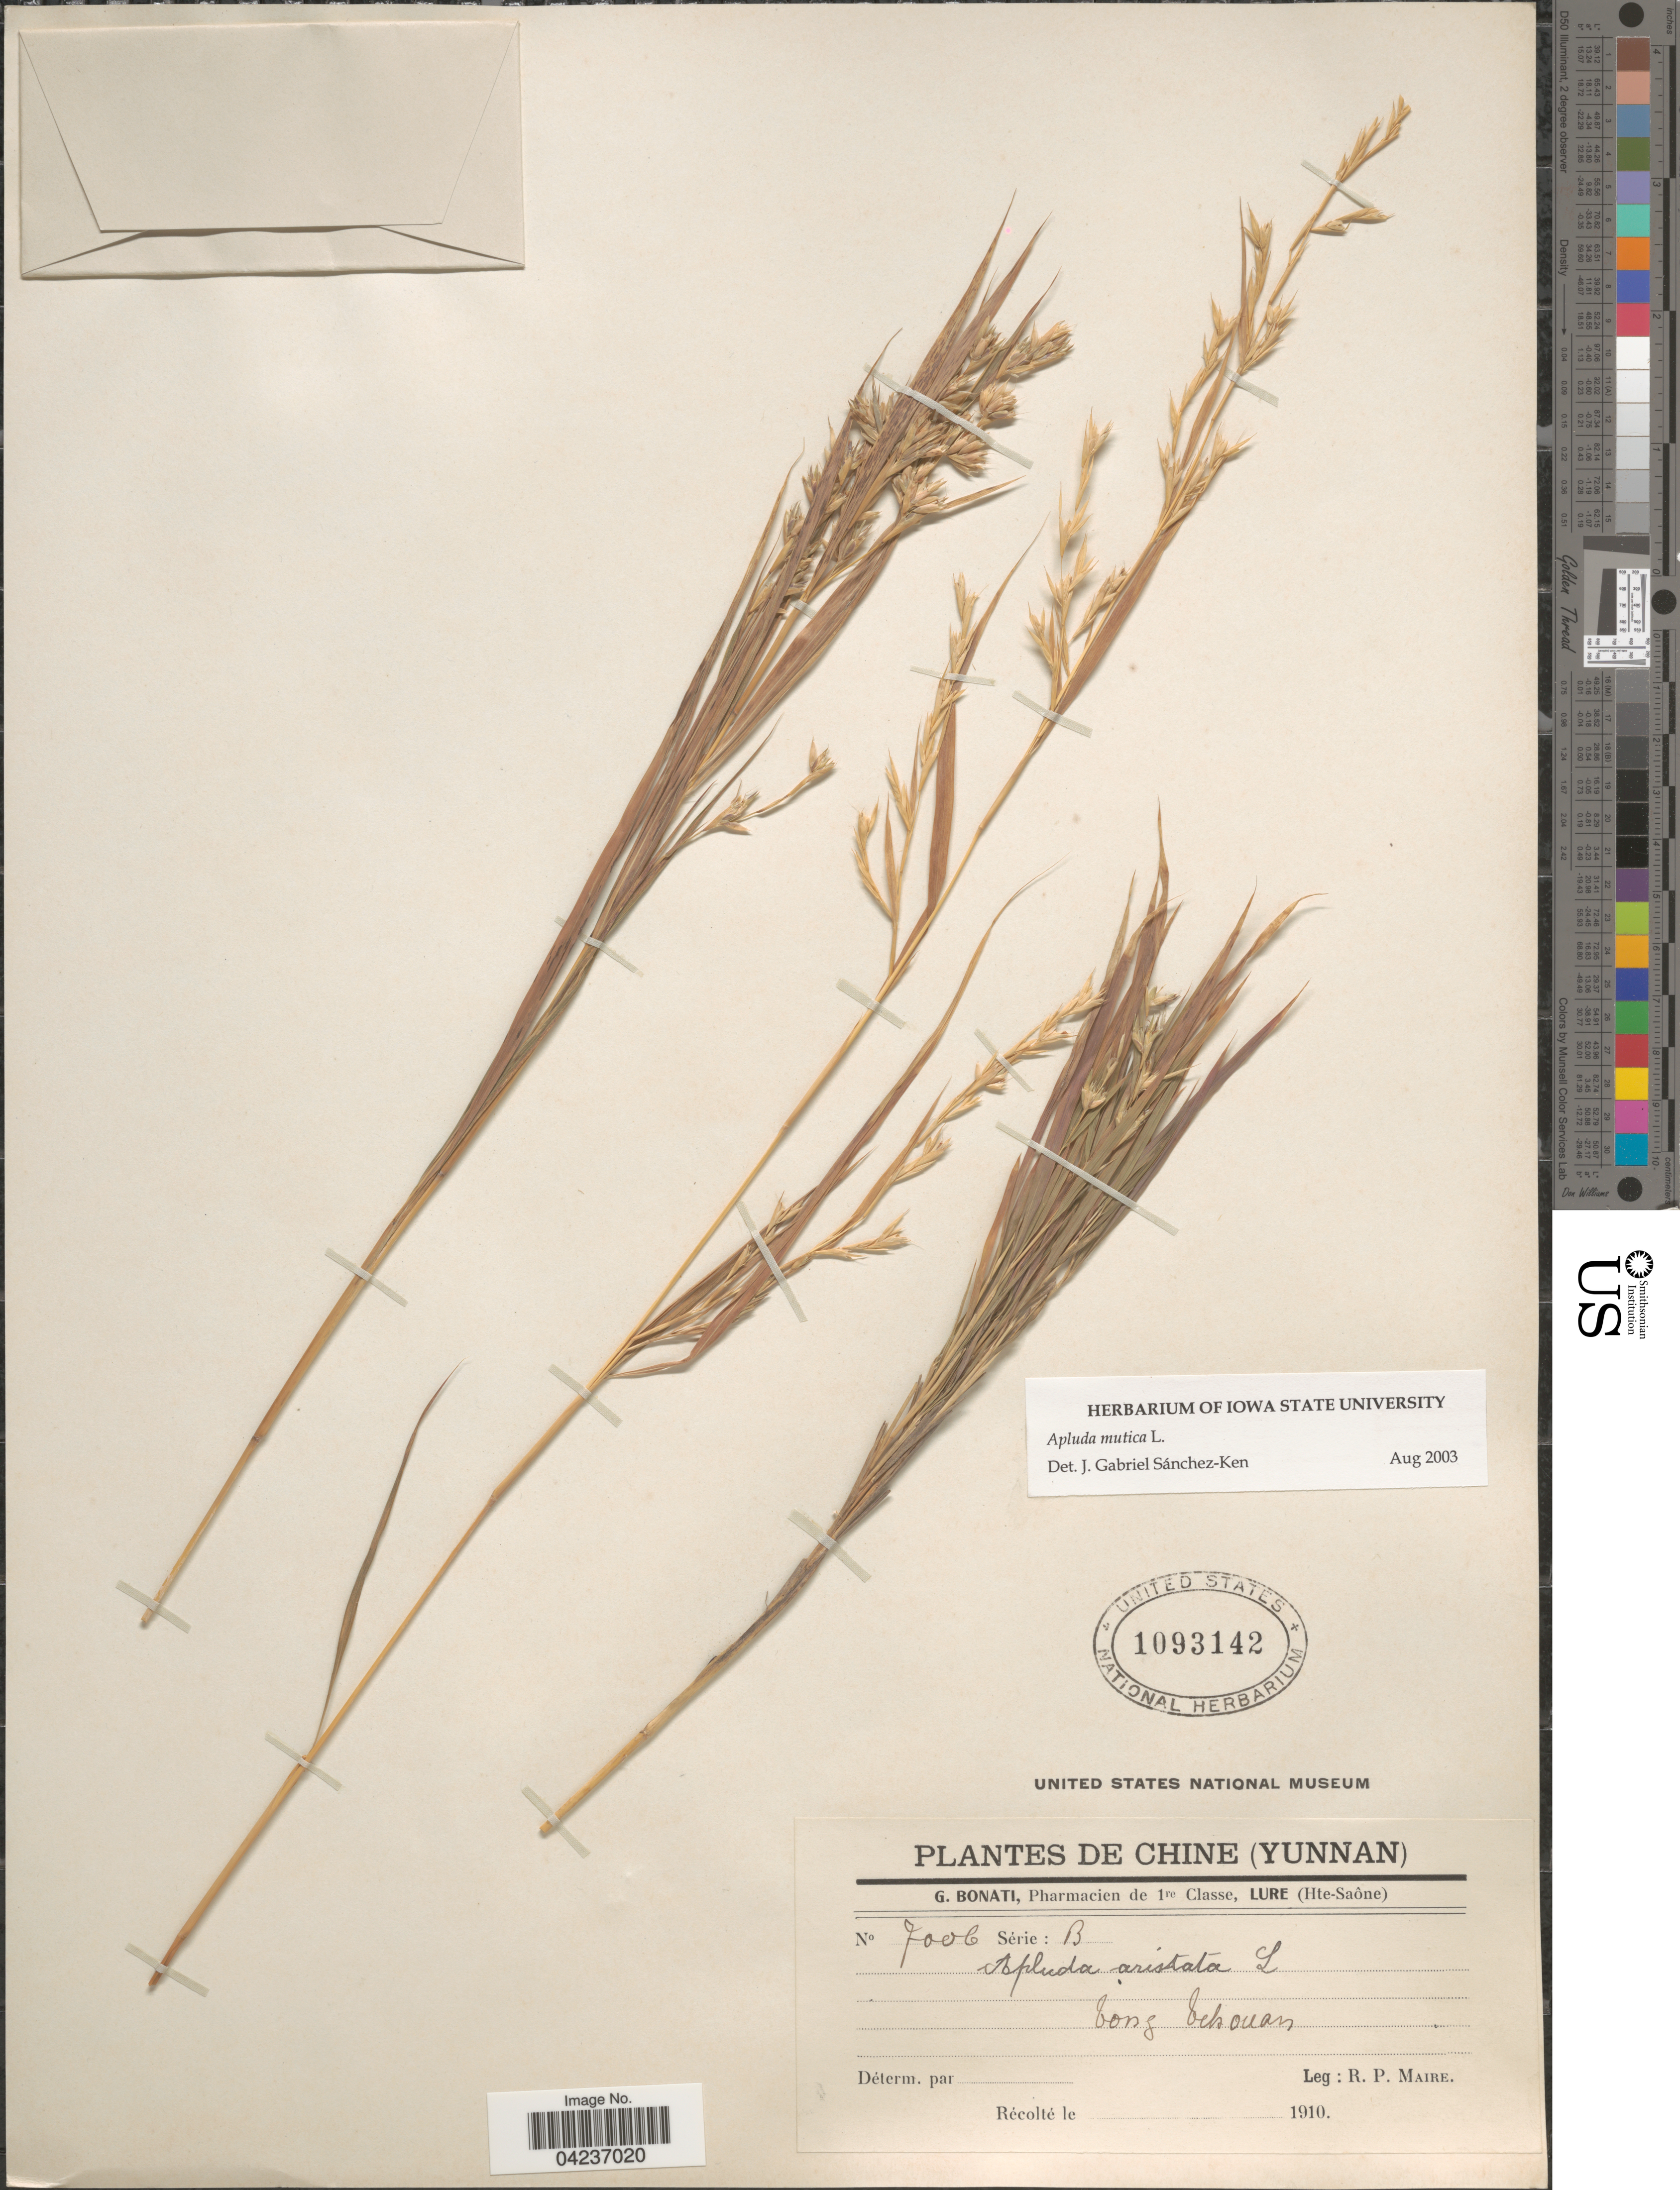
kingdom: Plantae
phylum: Tracheophyta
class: Liliopsida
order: Poales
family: Poaceae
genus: Apluda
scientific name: Apluda mutica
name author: L.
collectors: R.-P. Maire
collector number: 7006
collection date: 1910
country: China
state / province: Yunnan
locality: Tong Tchouan.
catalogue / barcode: US 1093142